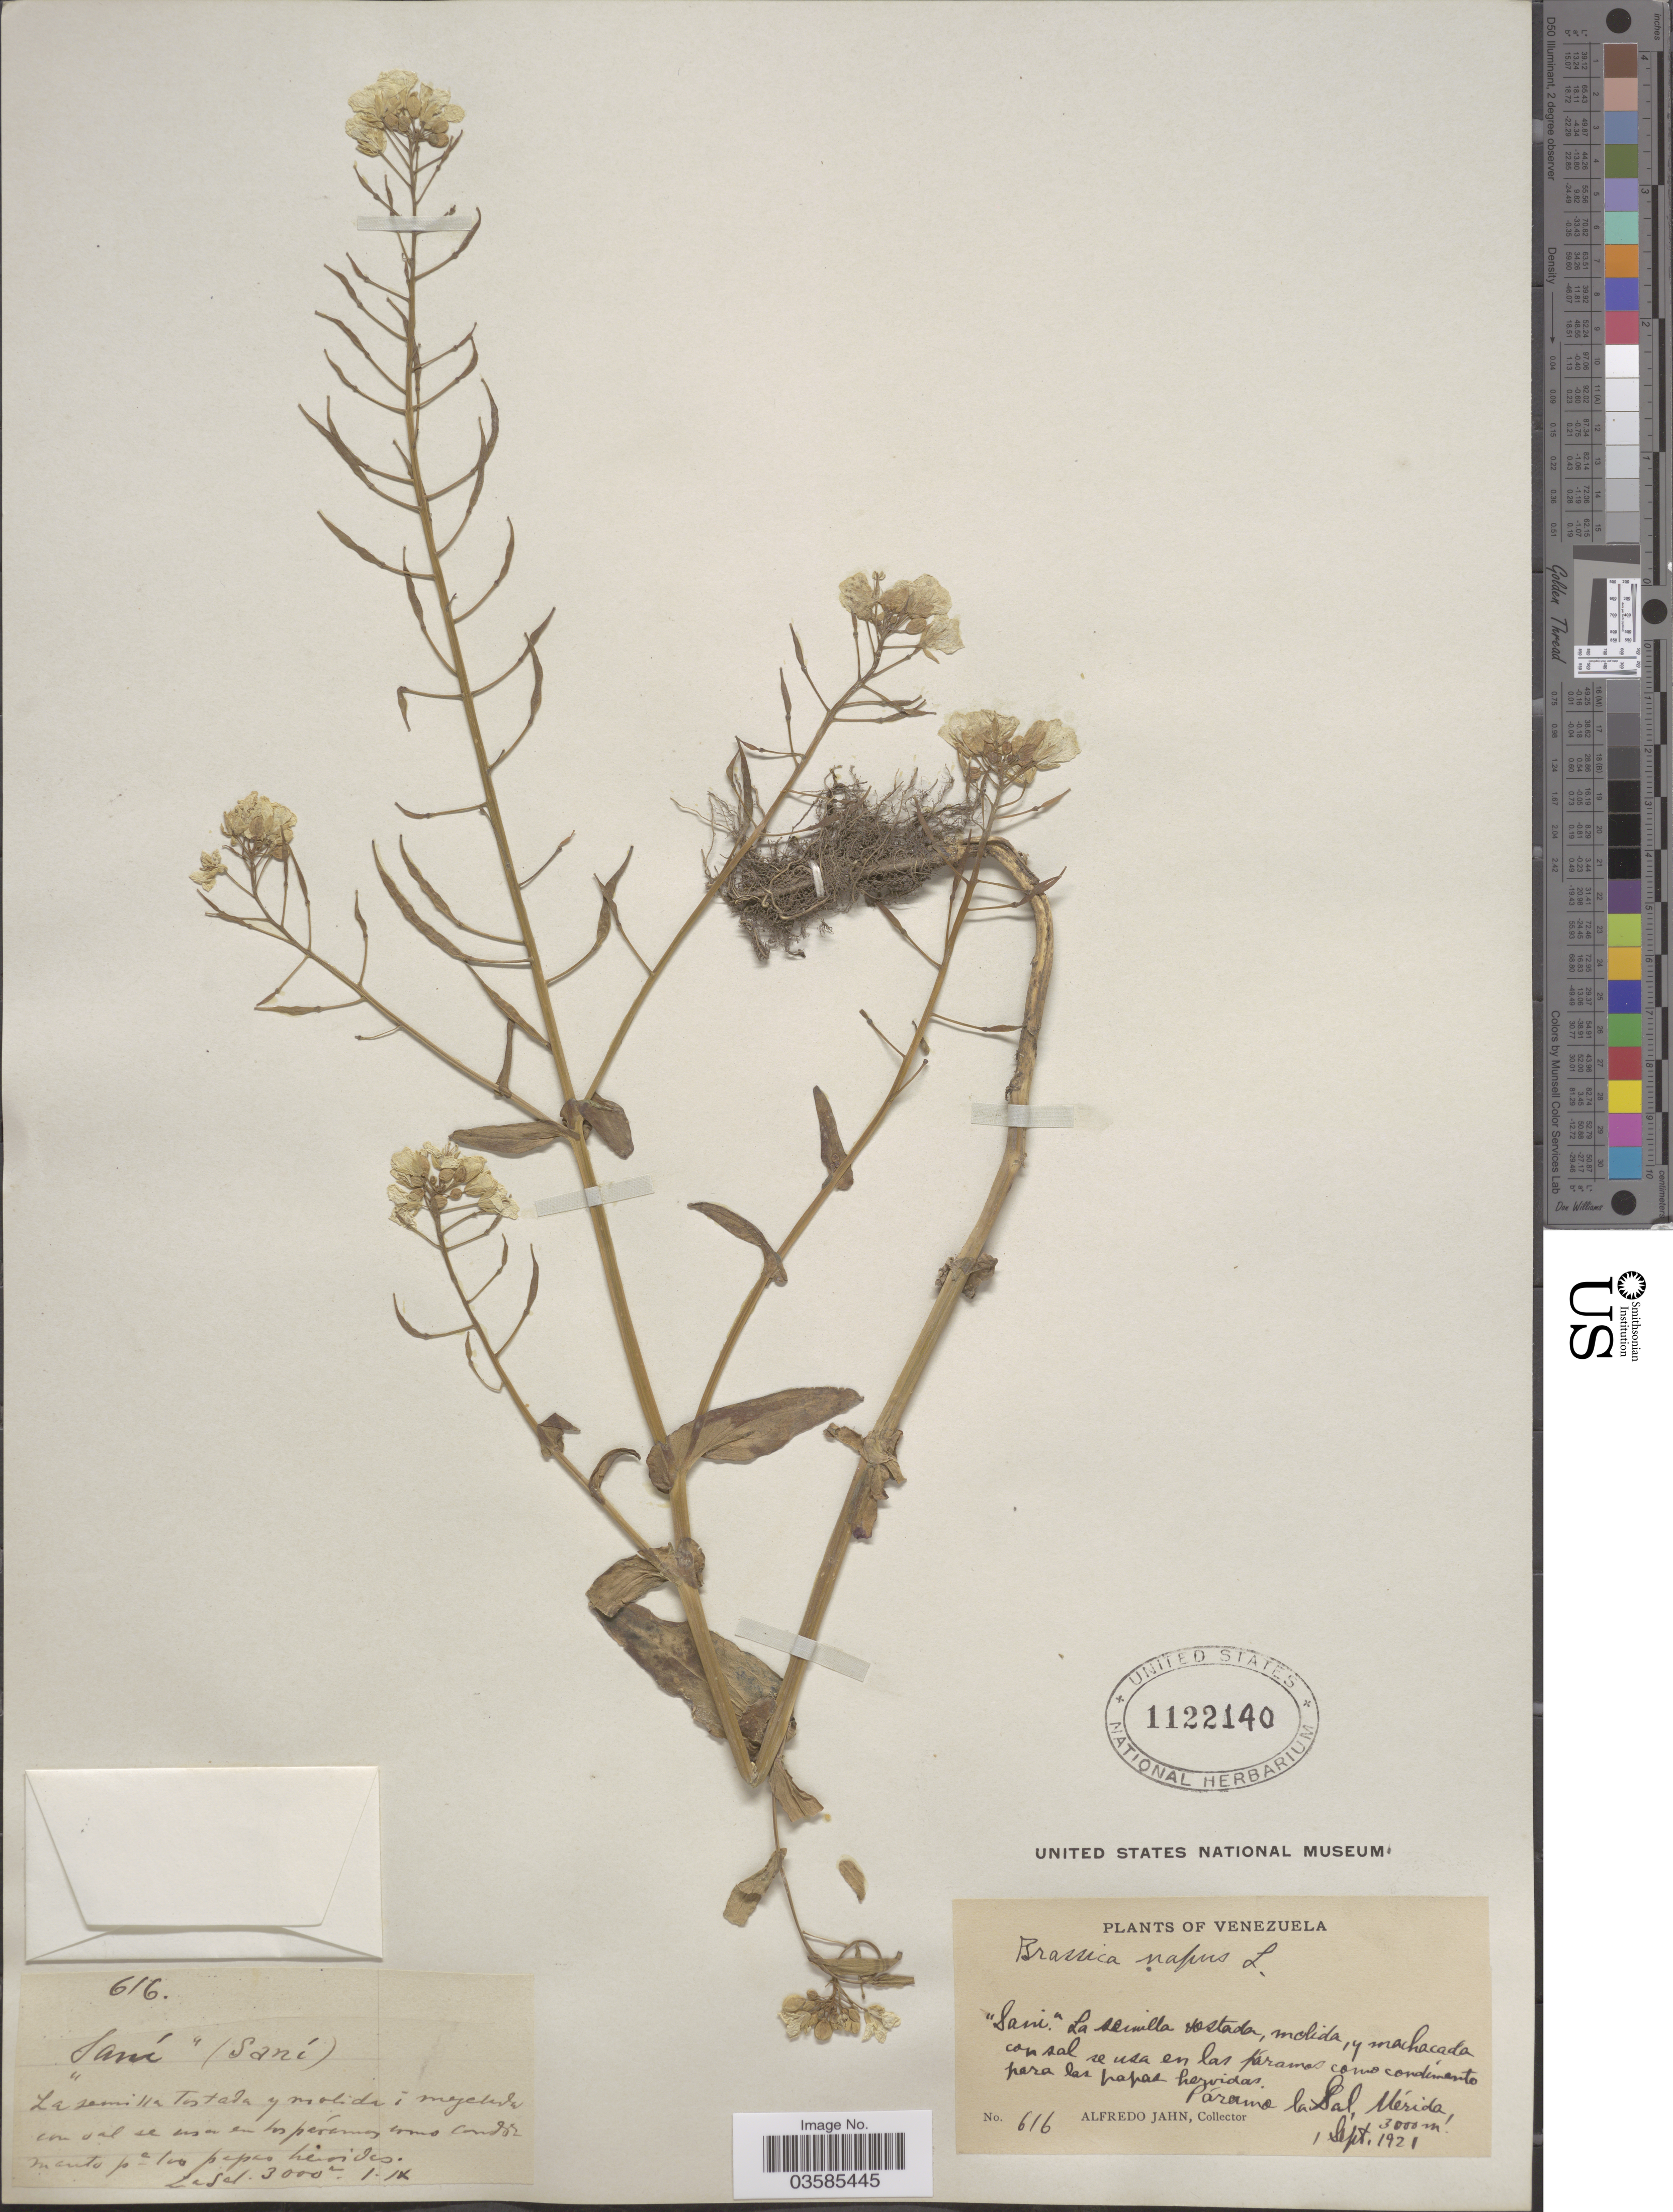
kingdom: Plantae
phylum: Tracheophyta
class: Magnoliopsida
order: Brassicales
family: Brassicaceae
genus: Brassica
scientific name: Brassica campestris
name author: L.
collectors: A. Jahn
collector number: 616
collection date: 1921-09-01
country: Venezuela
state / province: Mérida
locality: Párana la Sal.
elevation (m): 3000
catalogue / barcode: US 1122140